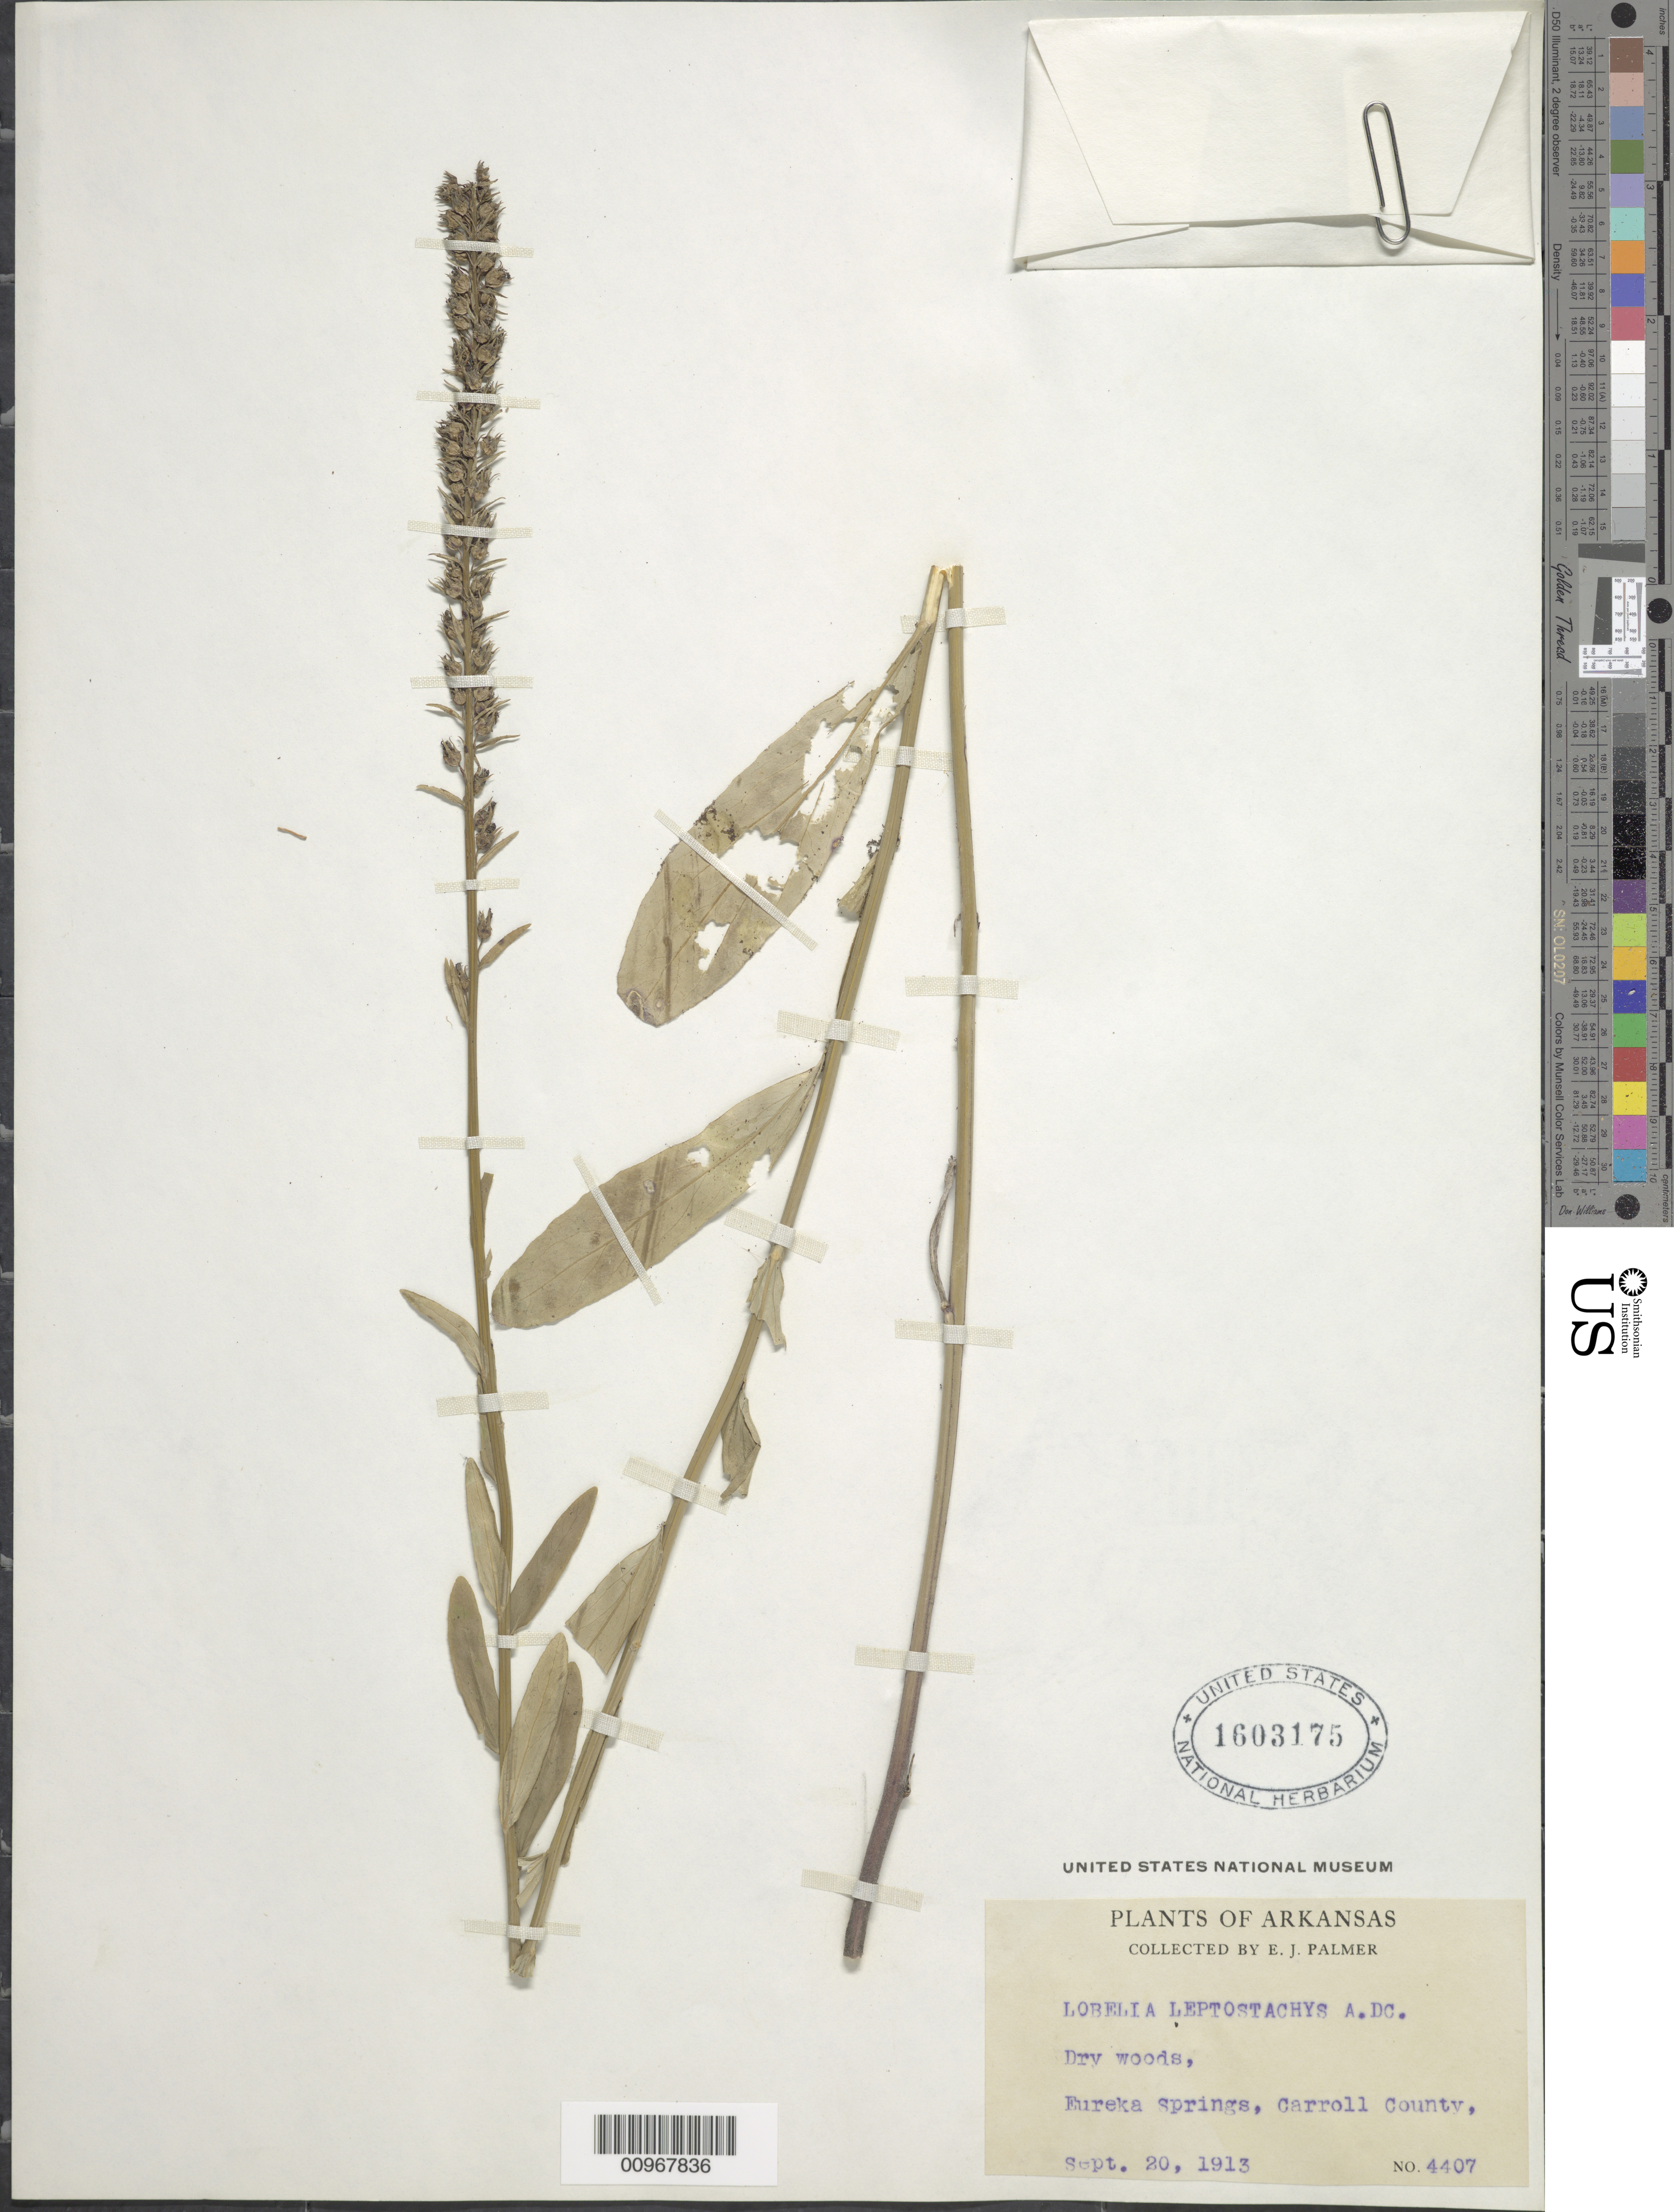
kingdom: Plantae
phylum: Tracheophyta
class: Magnoliopsida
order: Asterales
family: Campanulaceae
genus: Lobelia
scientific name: Lobelia leptostachys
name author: A. DC.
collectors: E. J. Palmer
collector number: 4407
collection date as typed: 20 Sep 1913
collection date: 1913-09-20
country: United States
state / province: Arkansas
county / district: Carroll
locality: Eureka Springs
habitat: dry woods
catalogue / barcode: US 1603175